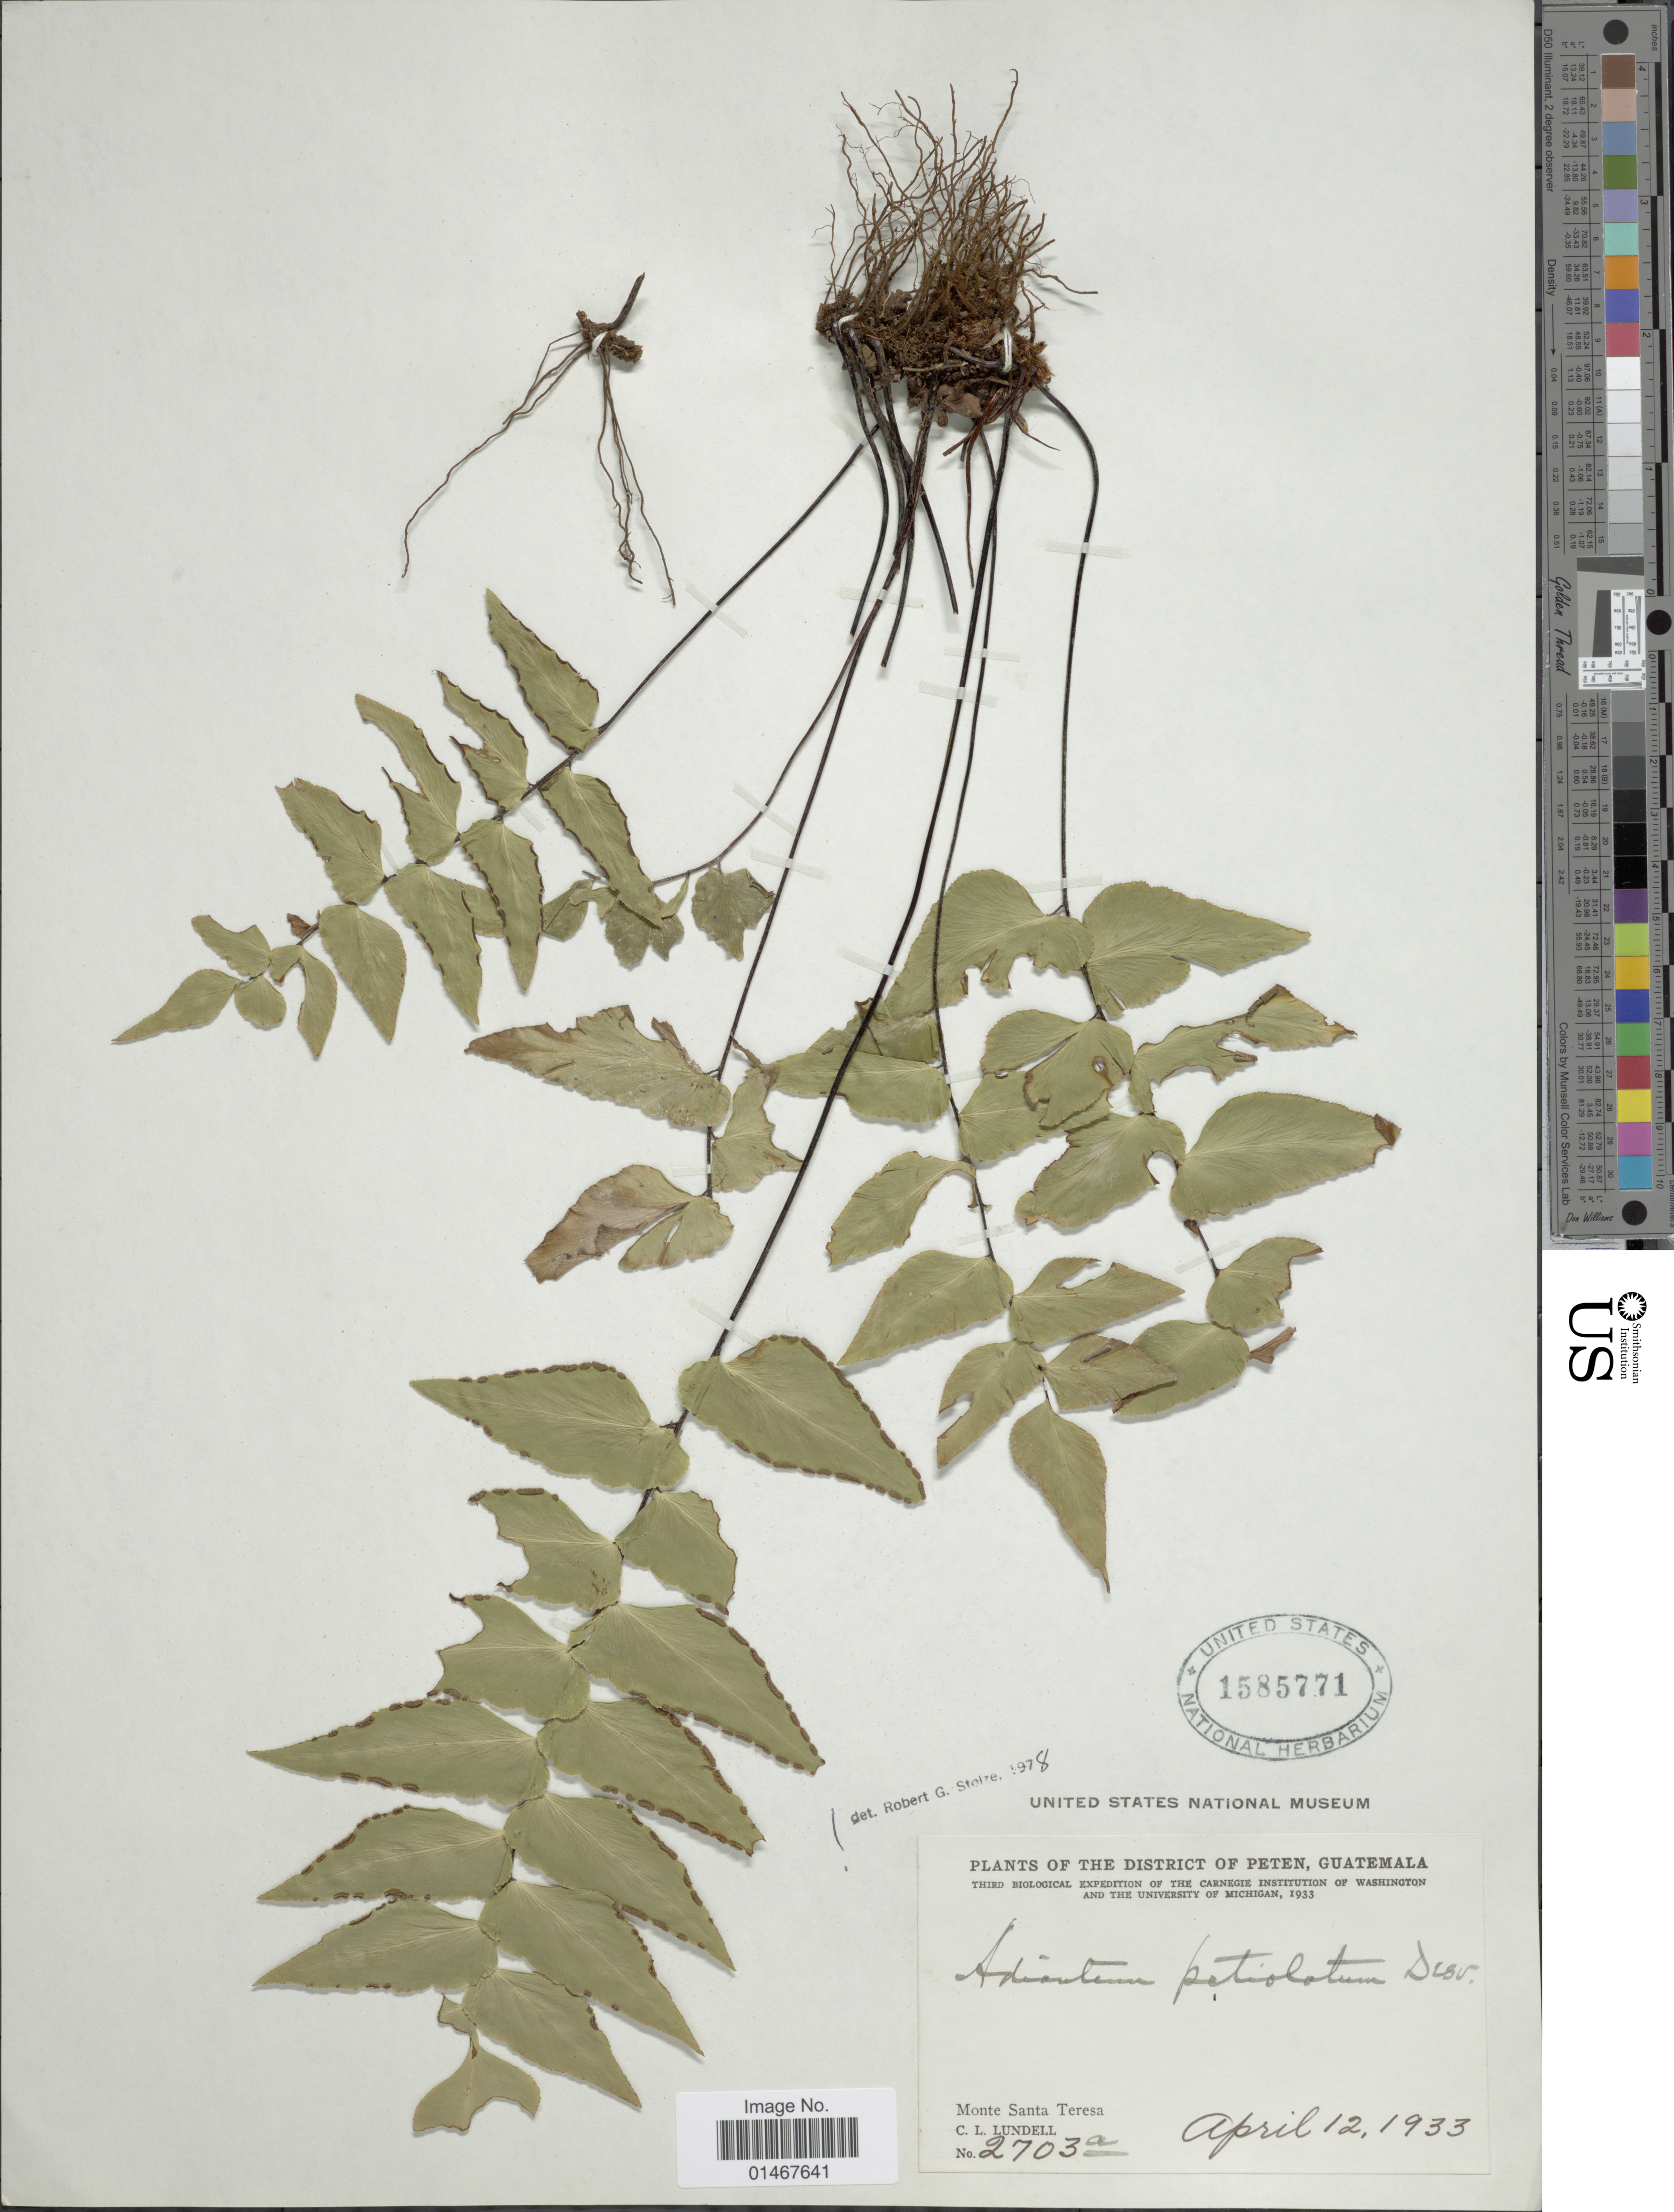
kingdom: Plantae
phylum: Tracheophyta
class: Polypodiopsida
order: Polypodiales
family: Pteridaceae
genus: Adiantum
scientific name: Adiantum petiolatum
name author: Desv.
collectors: C. L. Lundell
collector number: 2703a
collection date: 1933-04-12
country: Guatemala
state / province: El Petén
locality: The District of Peten, Monte Santa Teresa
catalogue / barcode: US 1585771